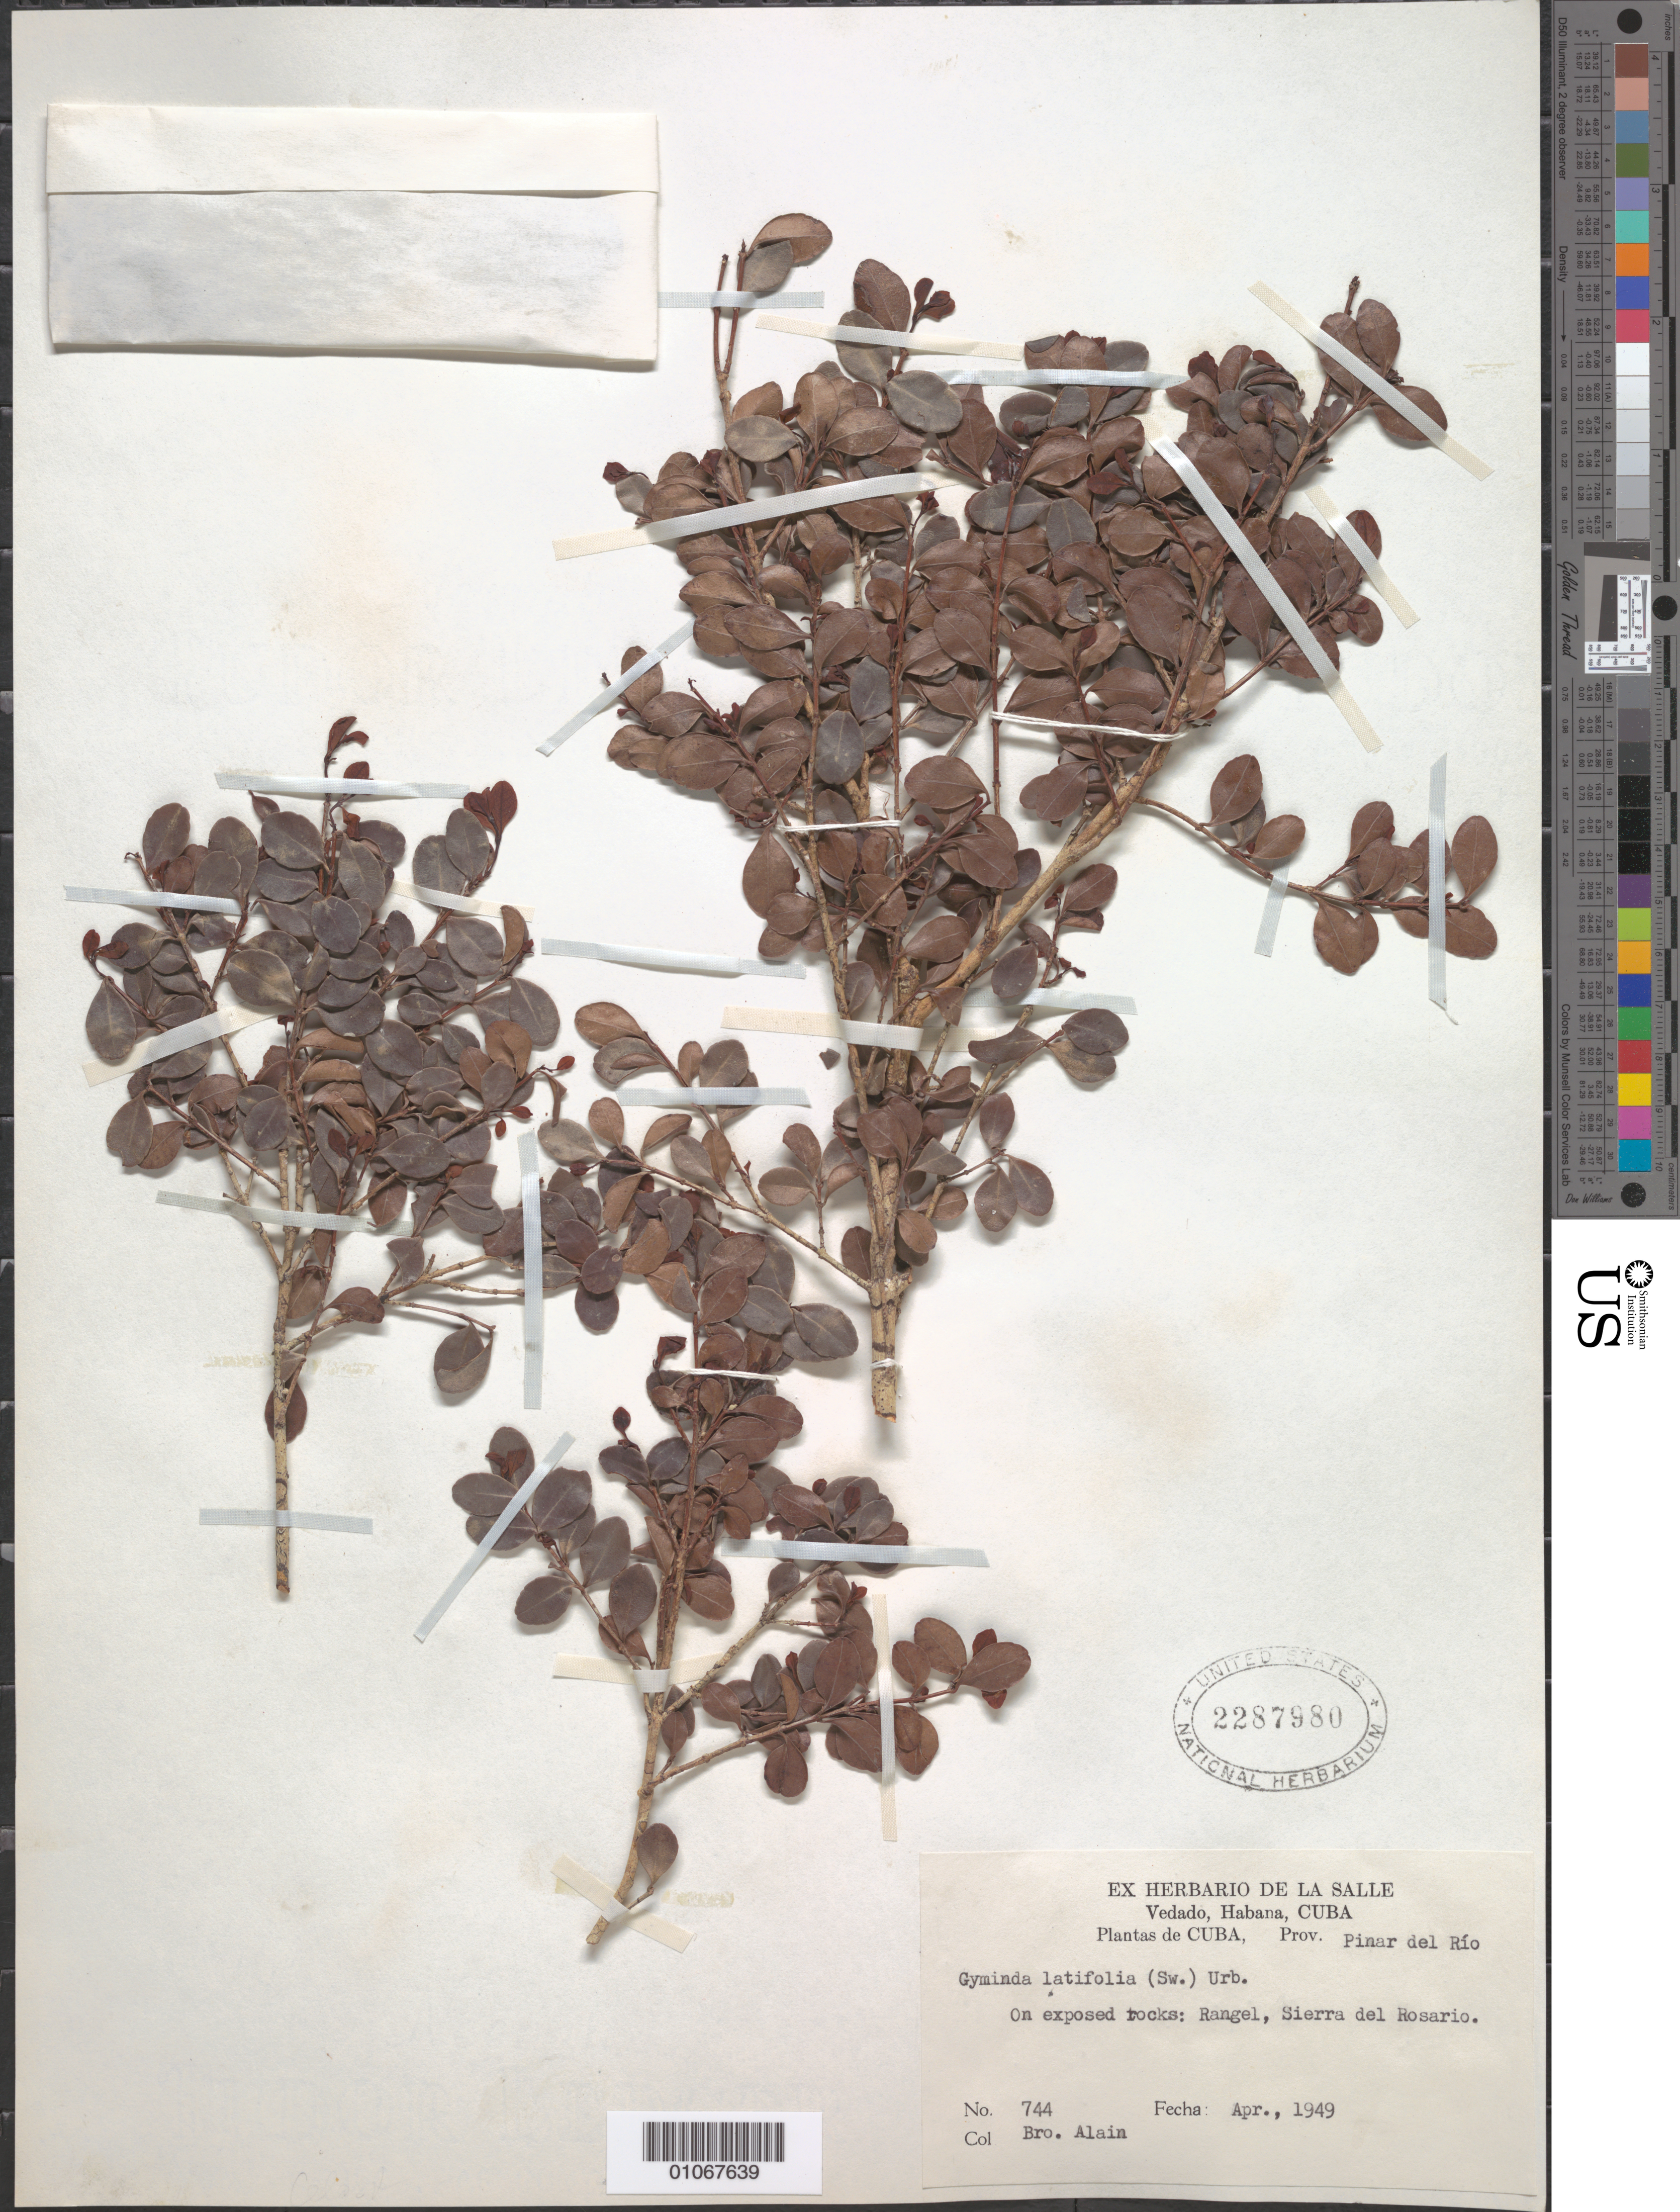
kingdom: Plantae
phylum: Tracheophyta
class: Magnoliopsida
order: Celastrales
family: Celastraceae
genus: Gyminda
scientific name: Gyminda latifolia subsp. latifolia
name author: (Sw.) Urb.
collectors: A. H. Liogier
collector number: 744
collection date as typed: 01 Apr 1949 to 30 Apr 1949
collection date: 1949-04-01/1949-04-30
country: Cuba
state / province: Pinar del Rio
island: Cuba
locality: On exposed rock, Rangel, Sierra del Rosario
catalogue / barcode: US 2287980